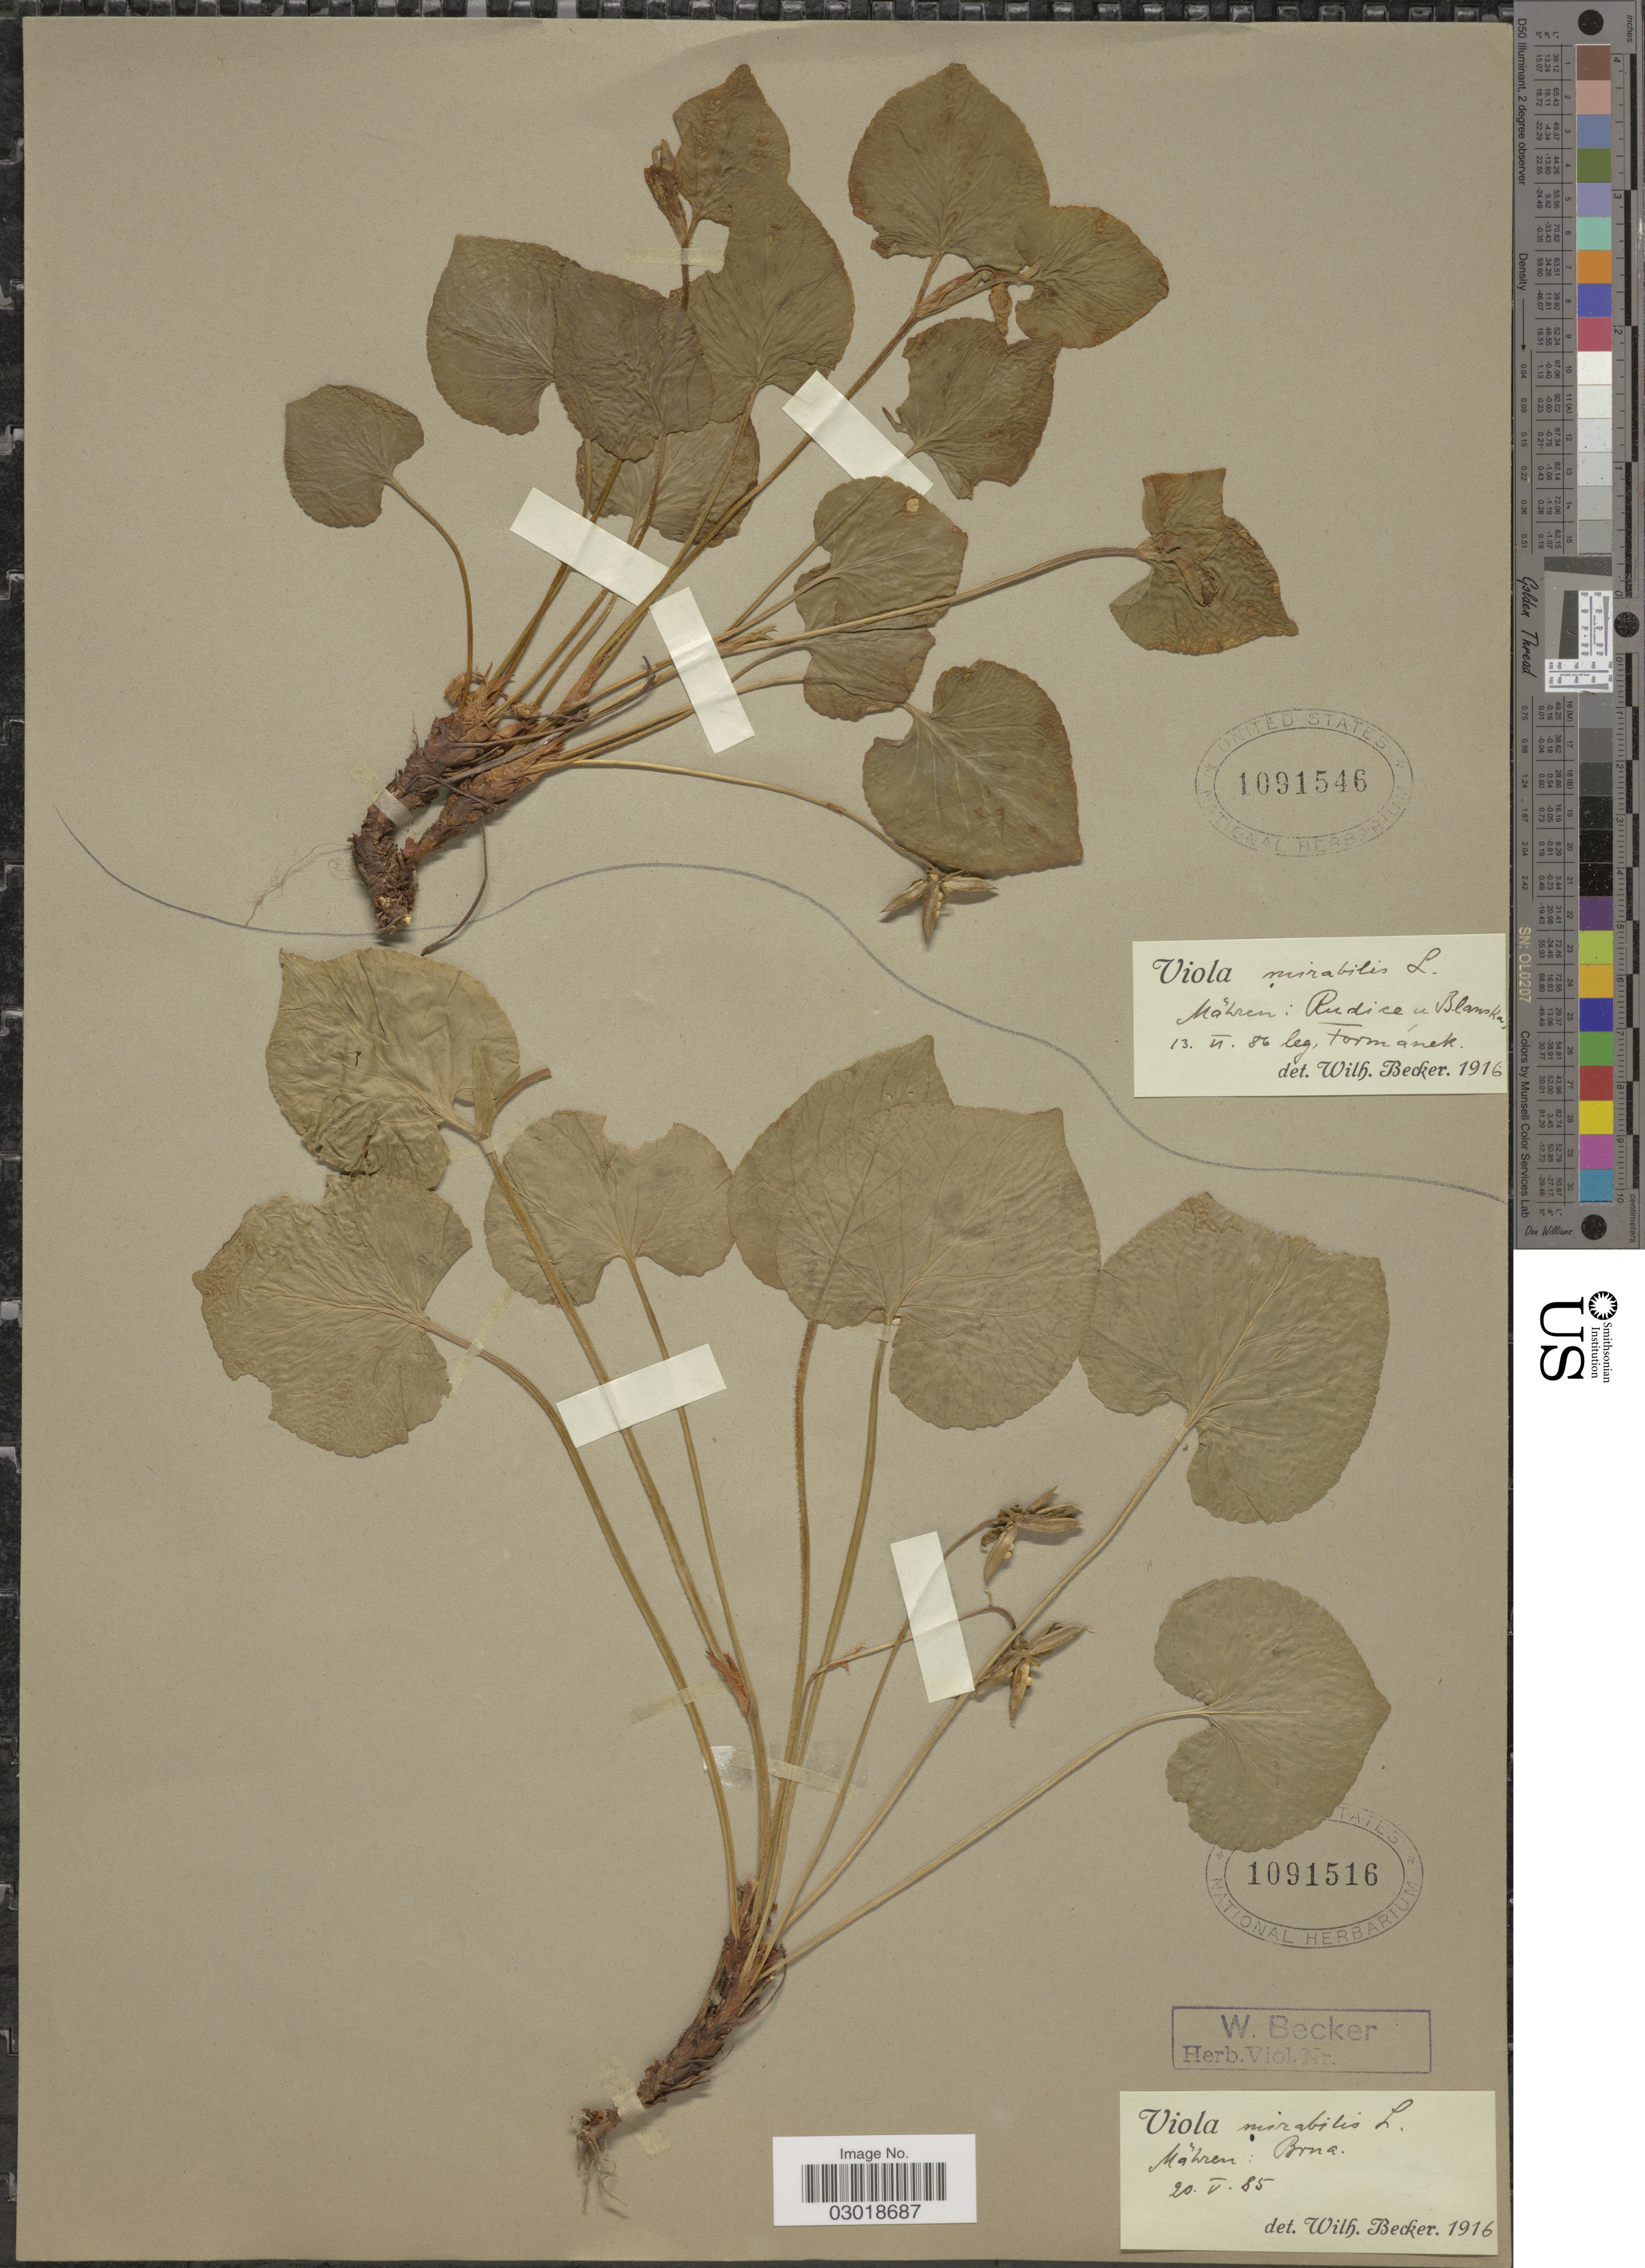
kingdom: Plantae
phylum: Tracheophyta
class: Magnoliopsida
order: Malpighiales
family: Violaceae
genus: Viola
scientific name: Viola mirabilis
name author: L.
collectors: Ex herb. W. Becker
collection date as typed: Transcribed d/m/y: 20/5/85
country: Czechia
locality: Mahren: Brna.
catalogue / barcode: US 1091516-2